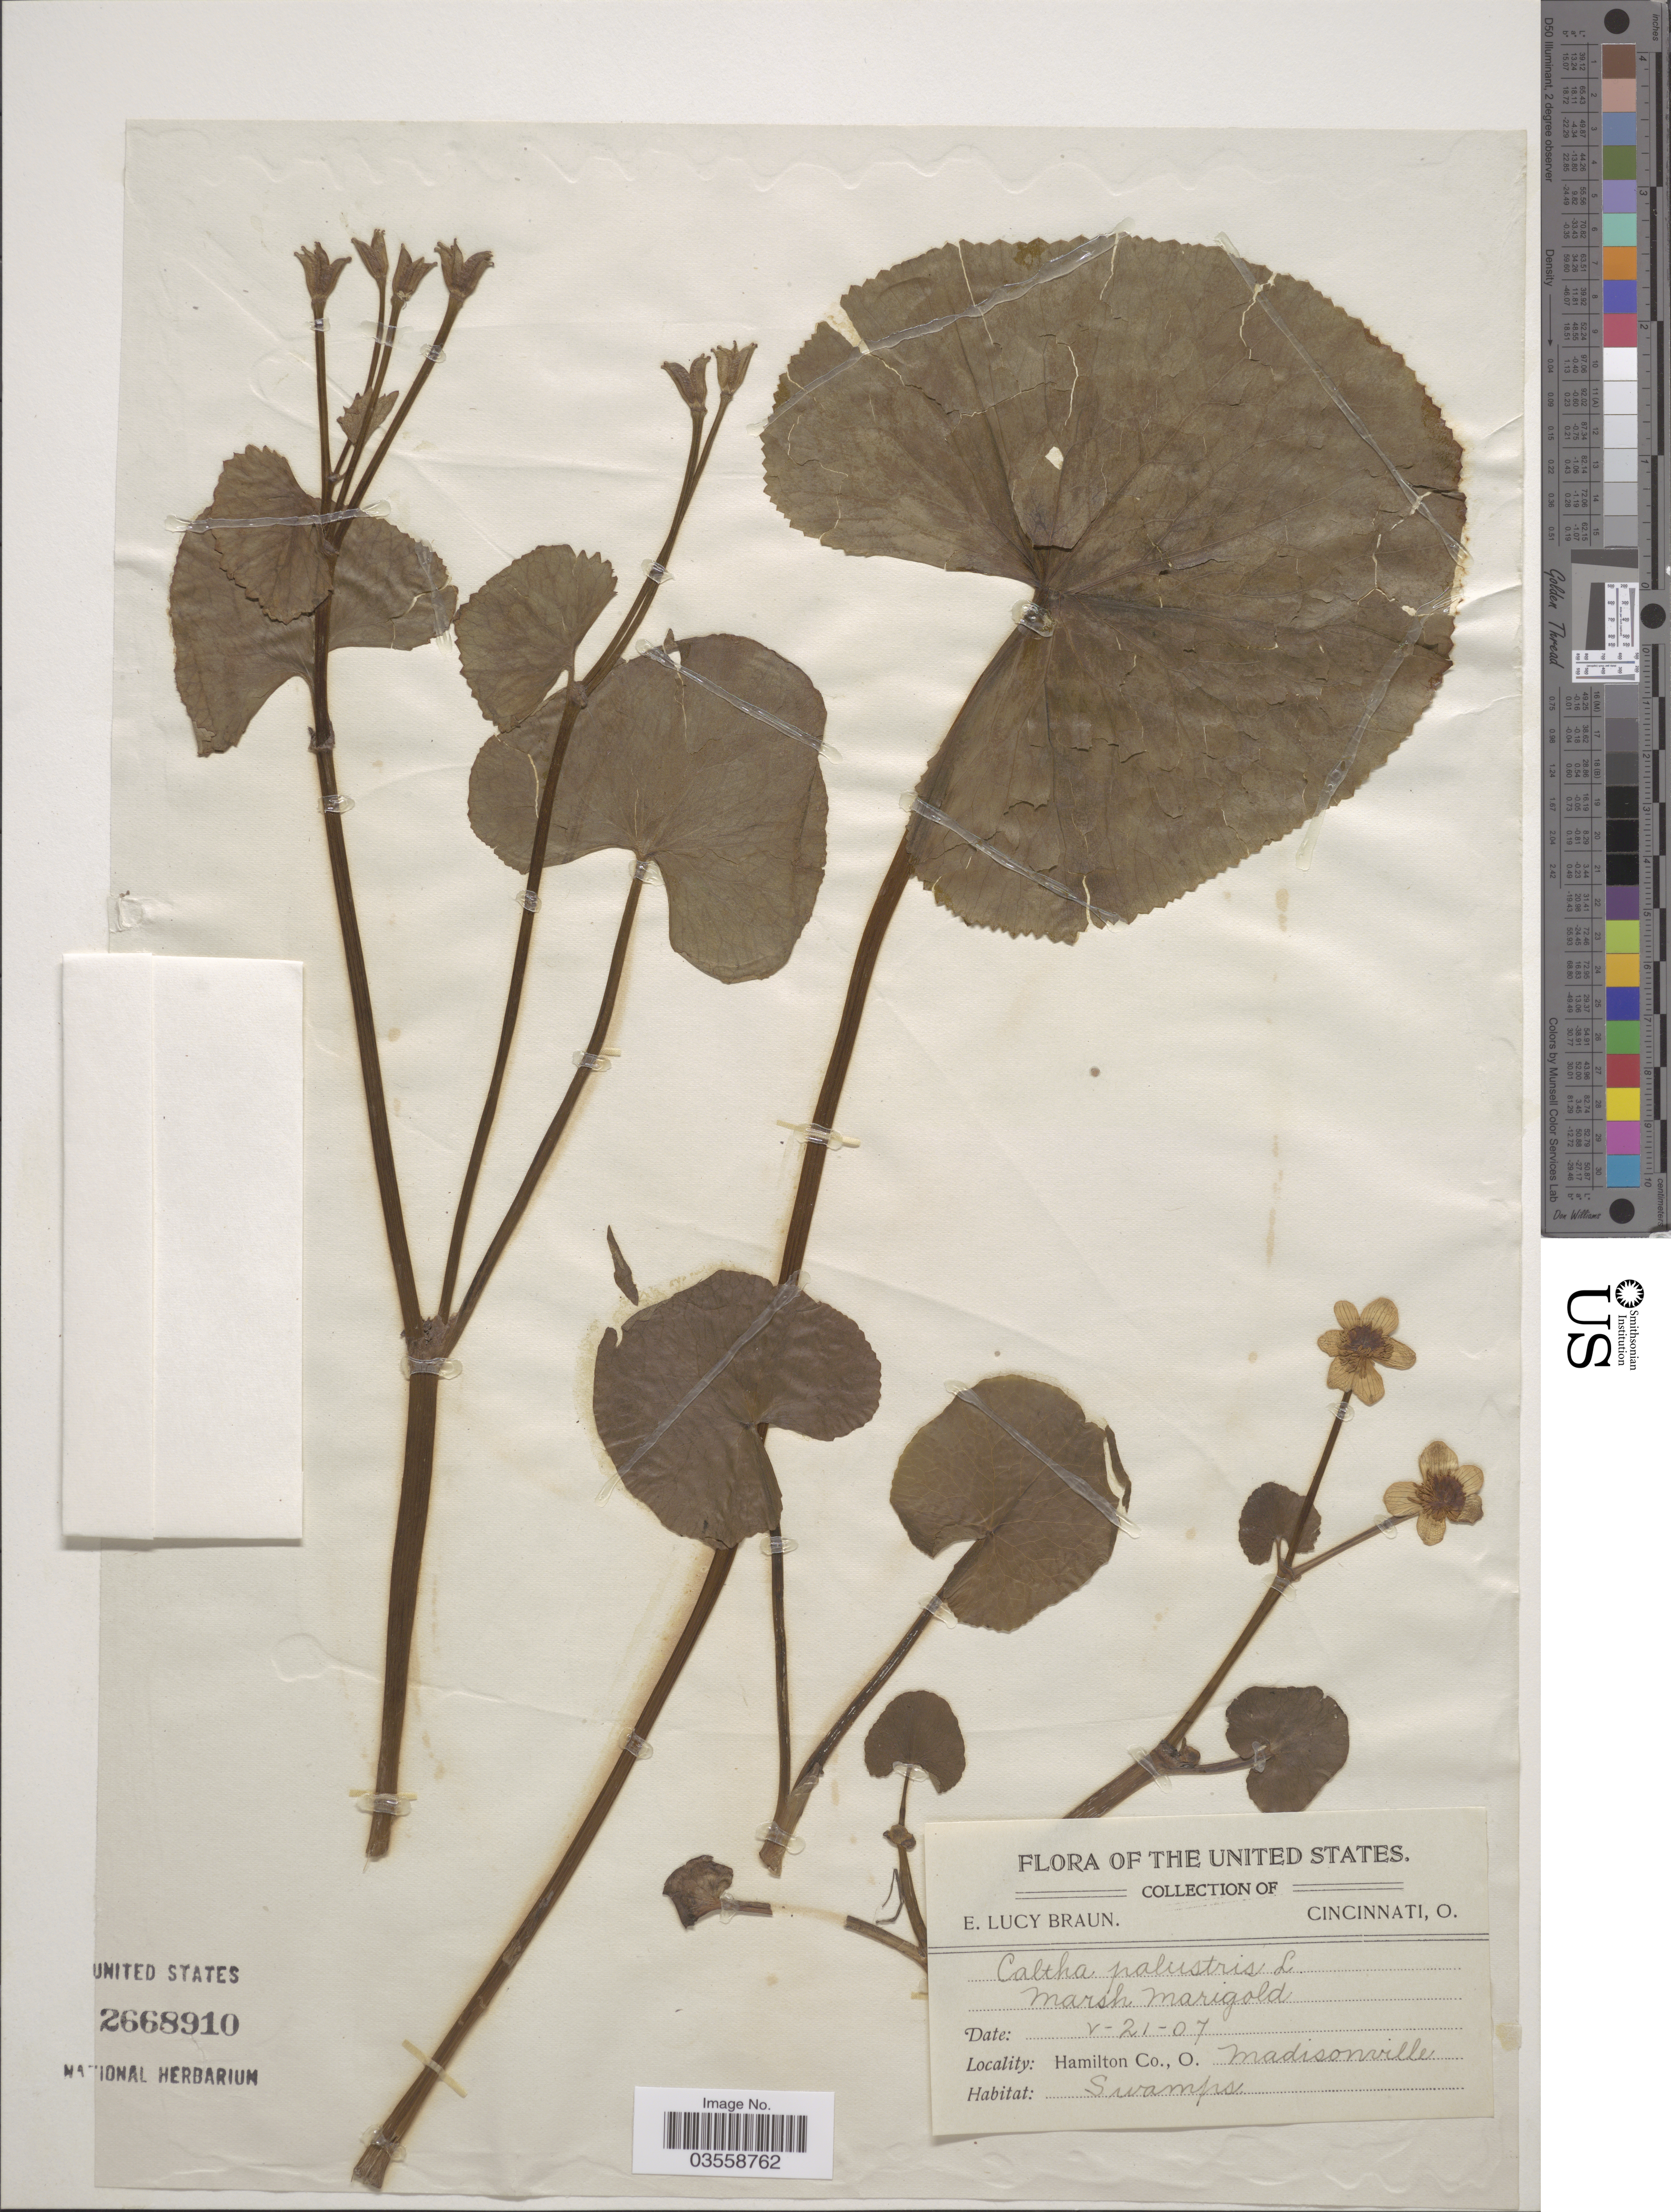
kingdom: Plantae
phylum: Tracheophyta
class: Magnoliopsida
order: Ranunculales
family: Ranunculaceae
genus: Caltha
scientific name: Caltha palustris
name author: L.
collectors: E. L. Braun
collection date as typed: Transcribed d/m/y: 21/5/7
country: United States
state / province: Ohio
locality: Hamilton Co. Madisonville.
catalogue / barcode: US 2668910